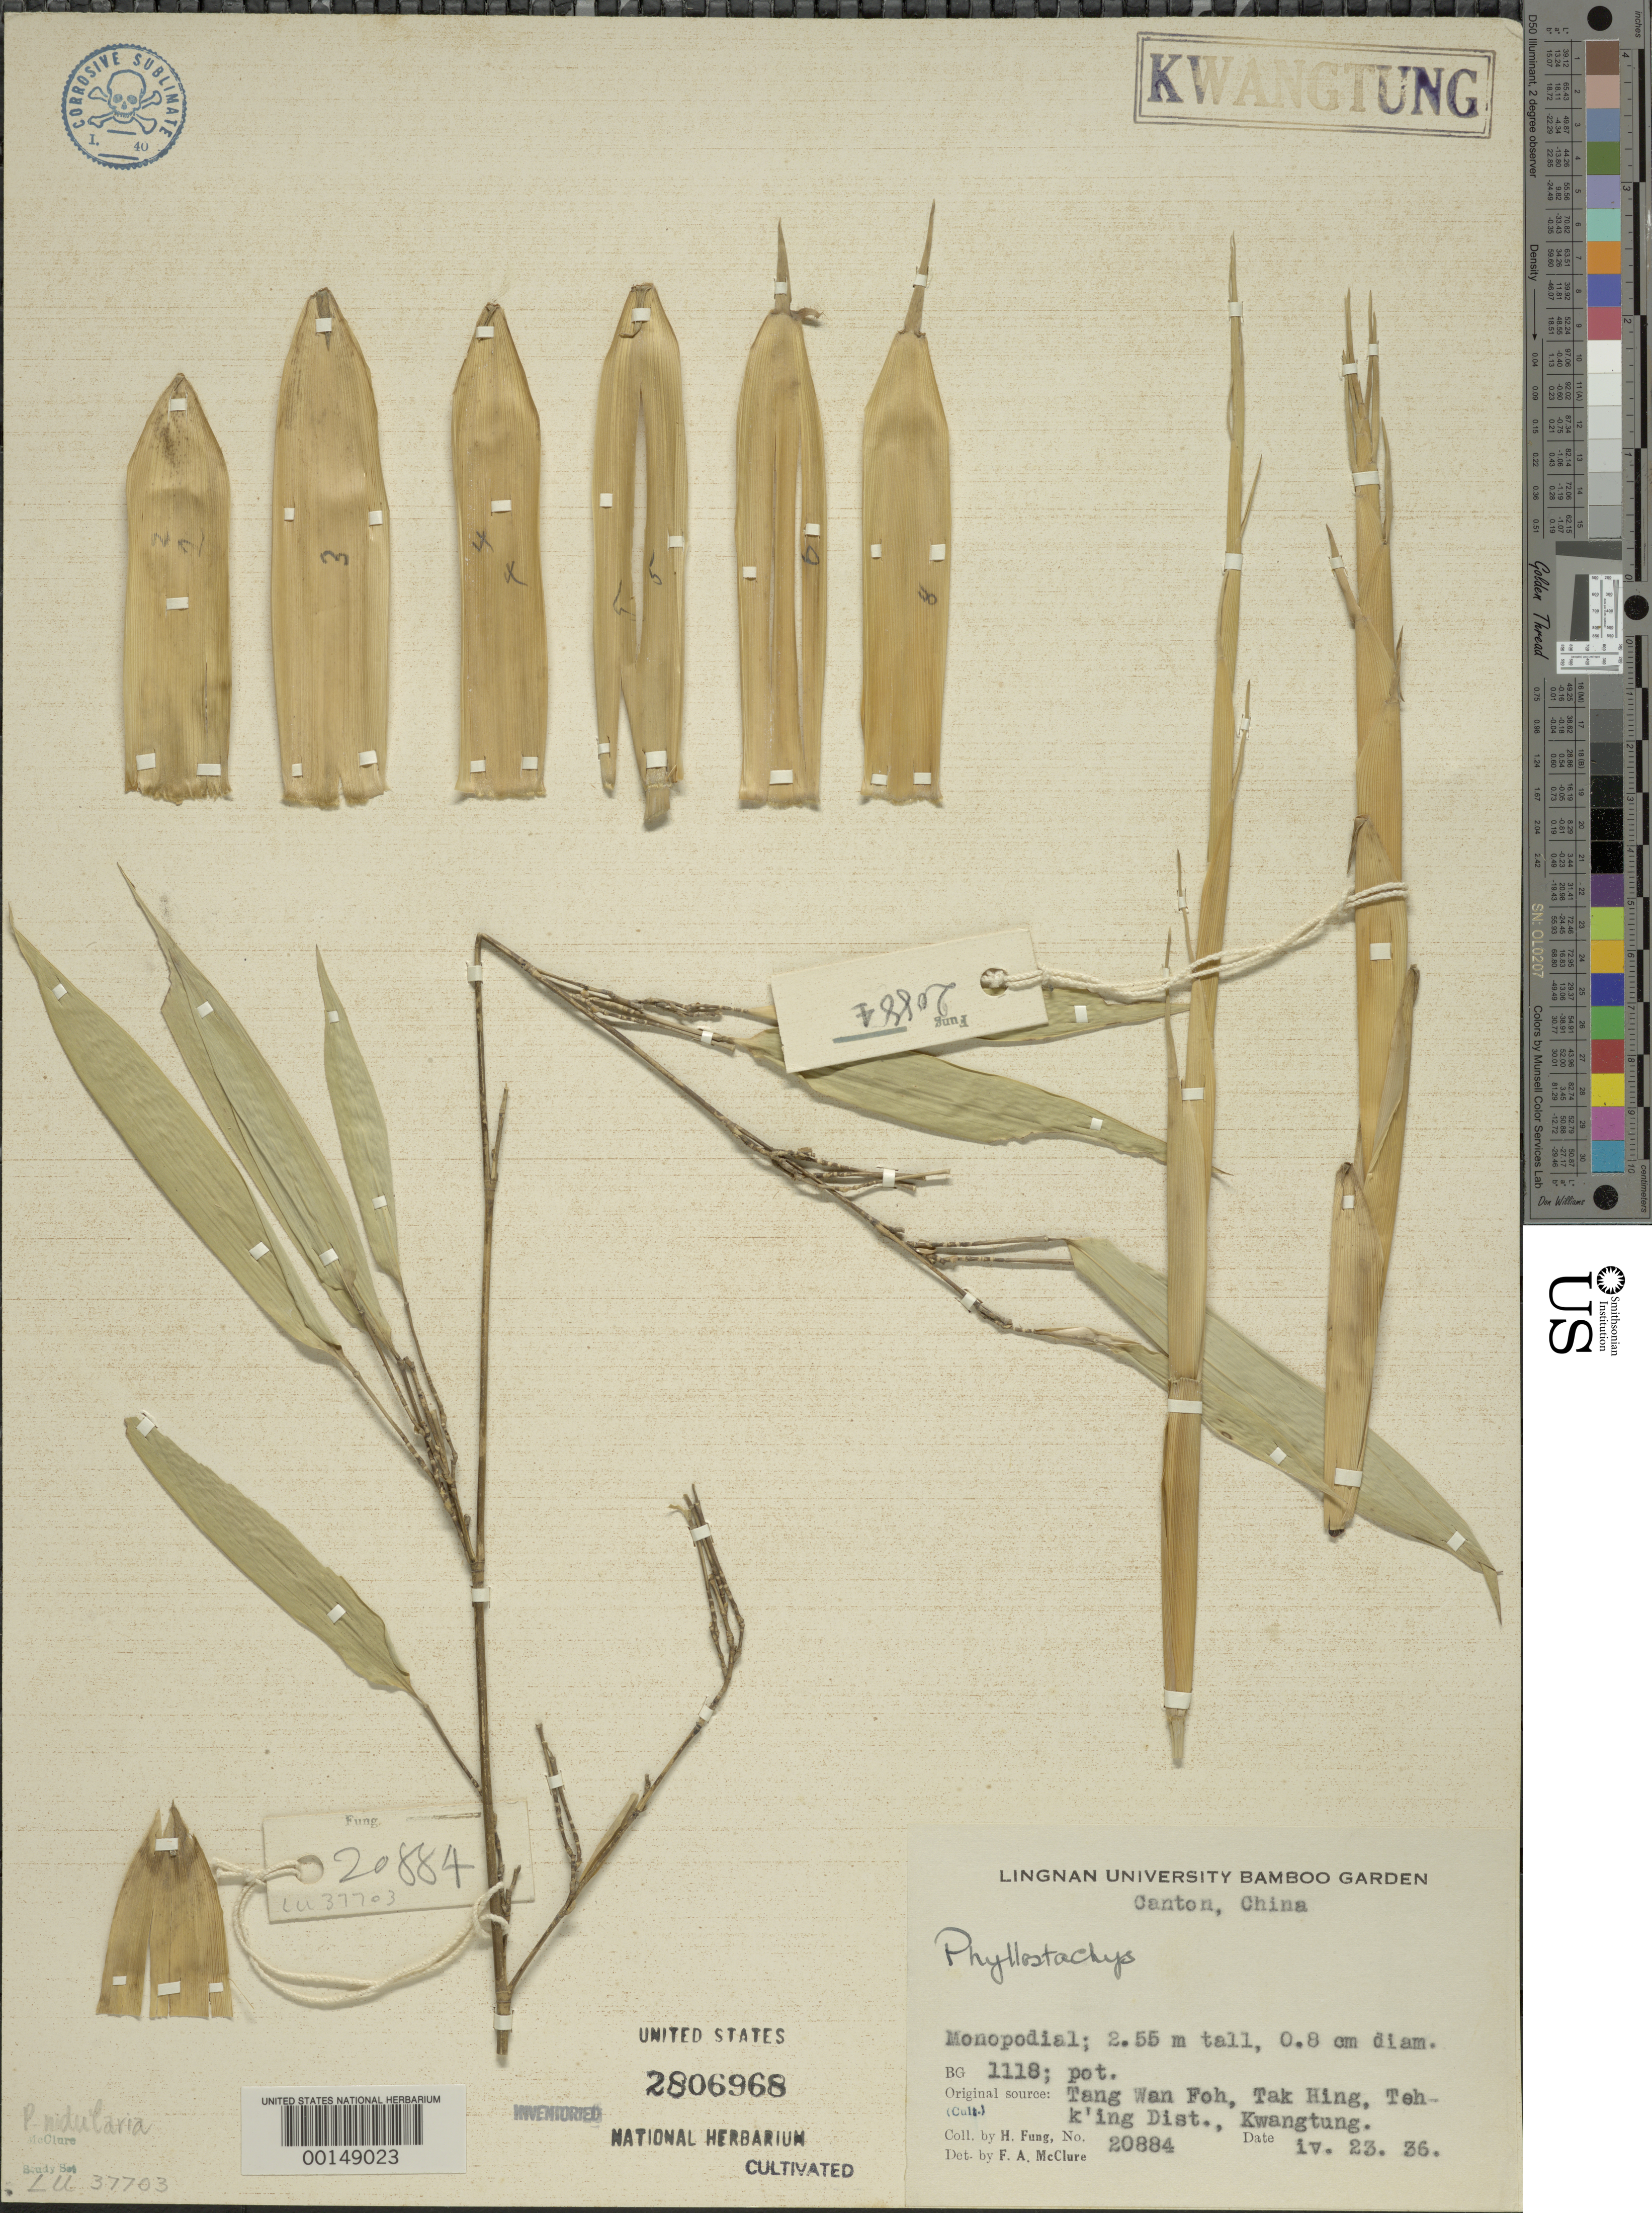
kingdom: Plantae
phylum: Tracheophyta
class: Liliopsida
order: Poales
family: Poaceae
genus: Phyllostachys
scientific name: Phyllostachys nidularia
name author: Munro ex Fenzi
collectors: H. L. Fung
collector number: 20884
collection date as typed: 23 Apr 1936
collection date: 1936-04-23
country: China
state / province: Guangdong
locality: Teh-k'ing, tak hing, tang wan foh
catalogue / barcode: US 2806968